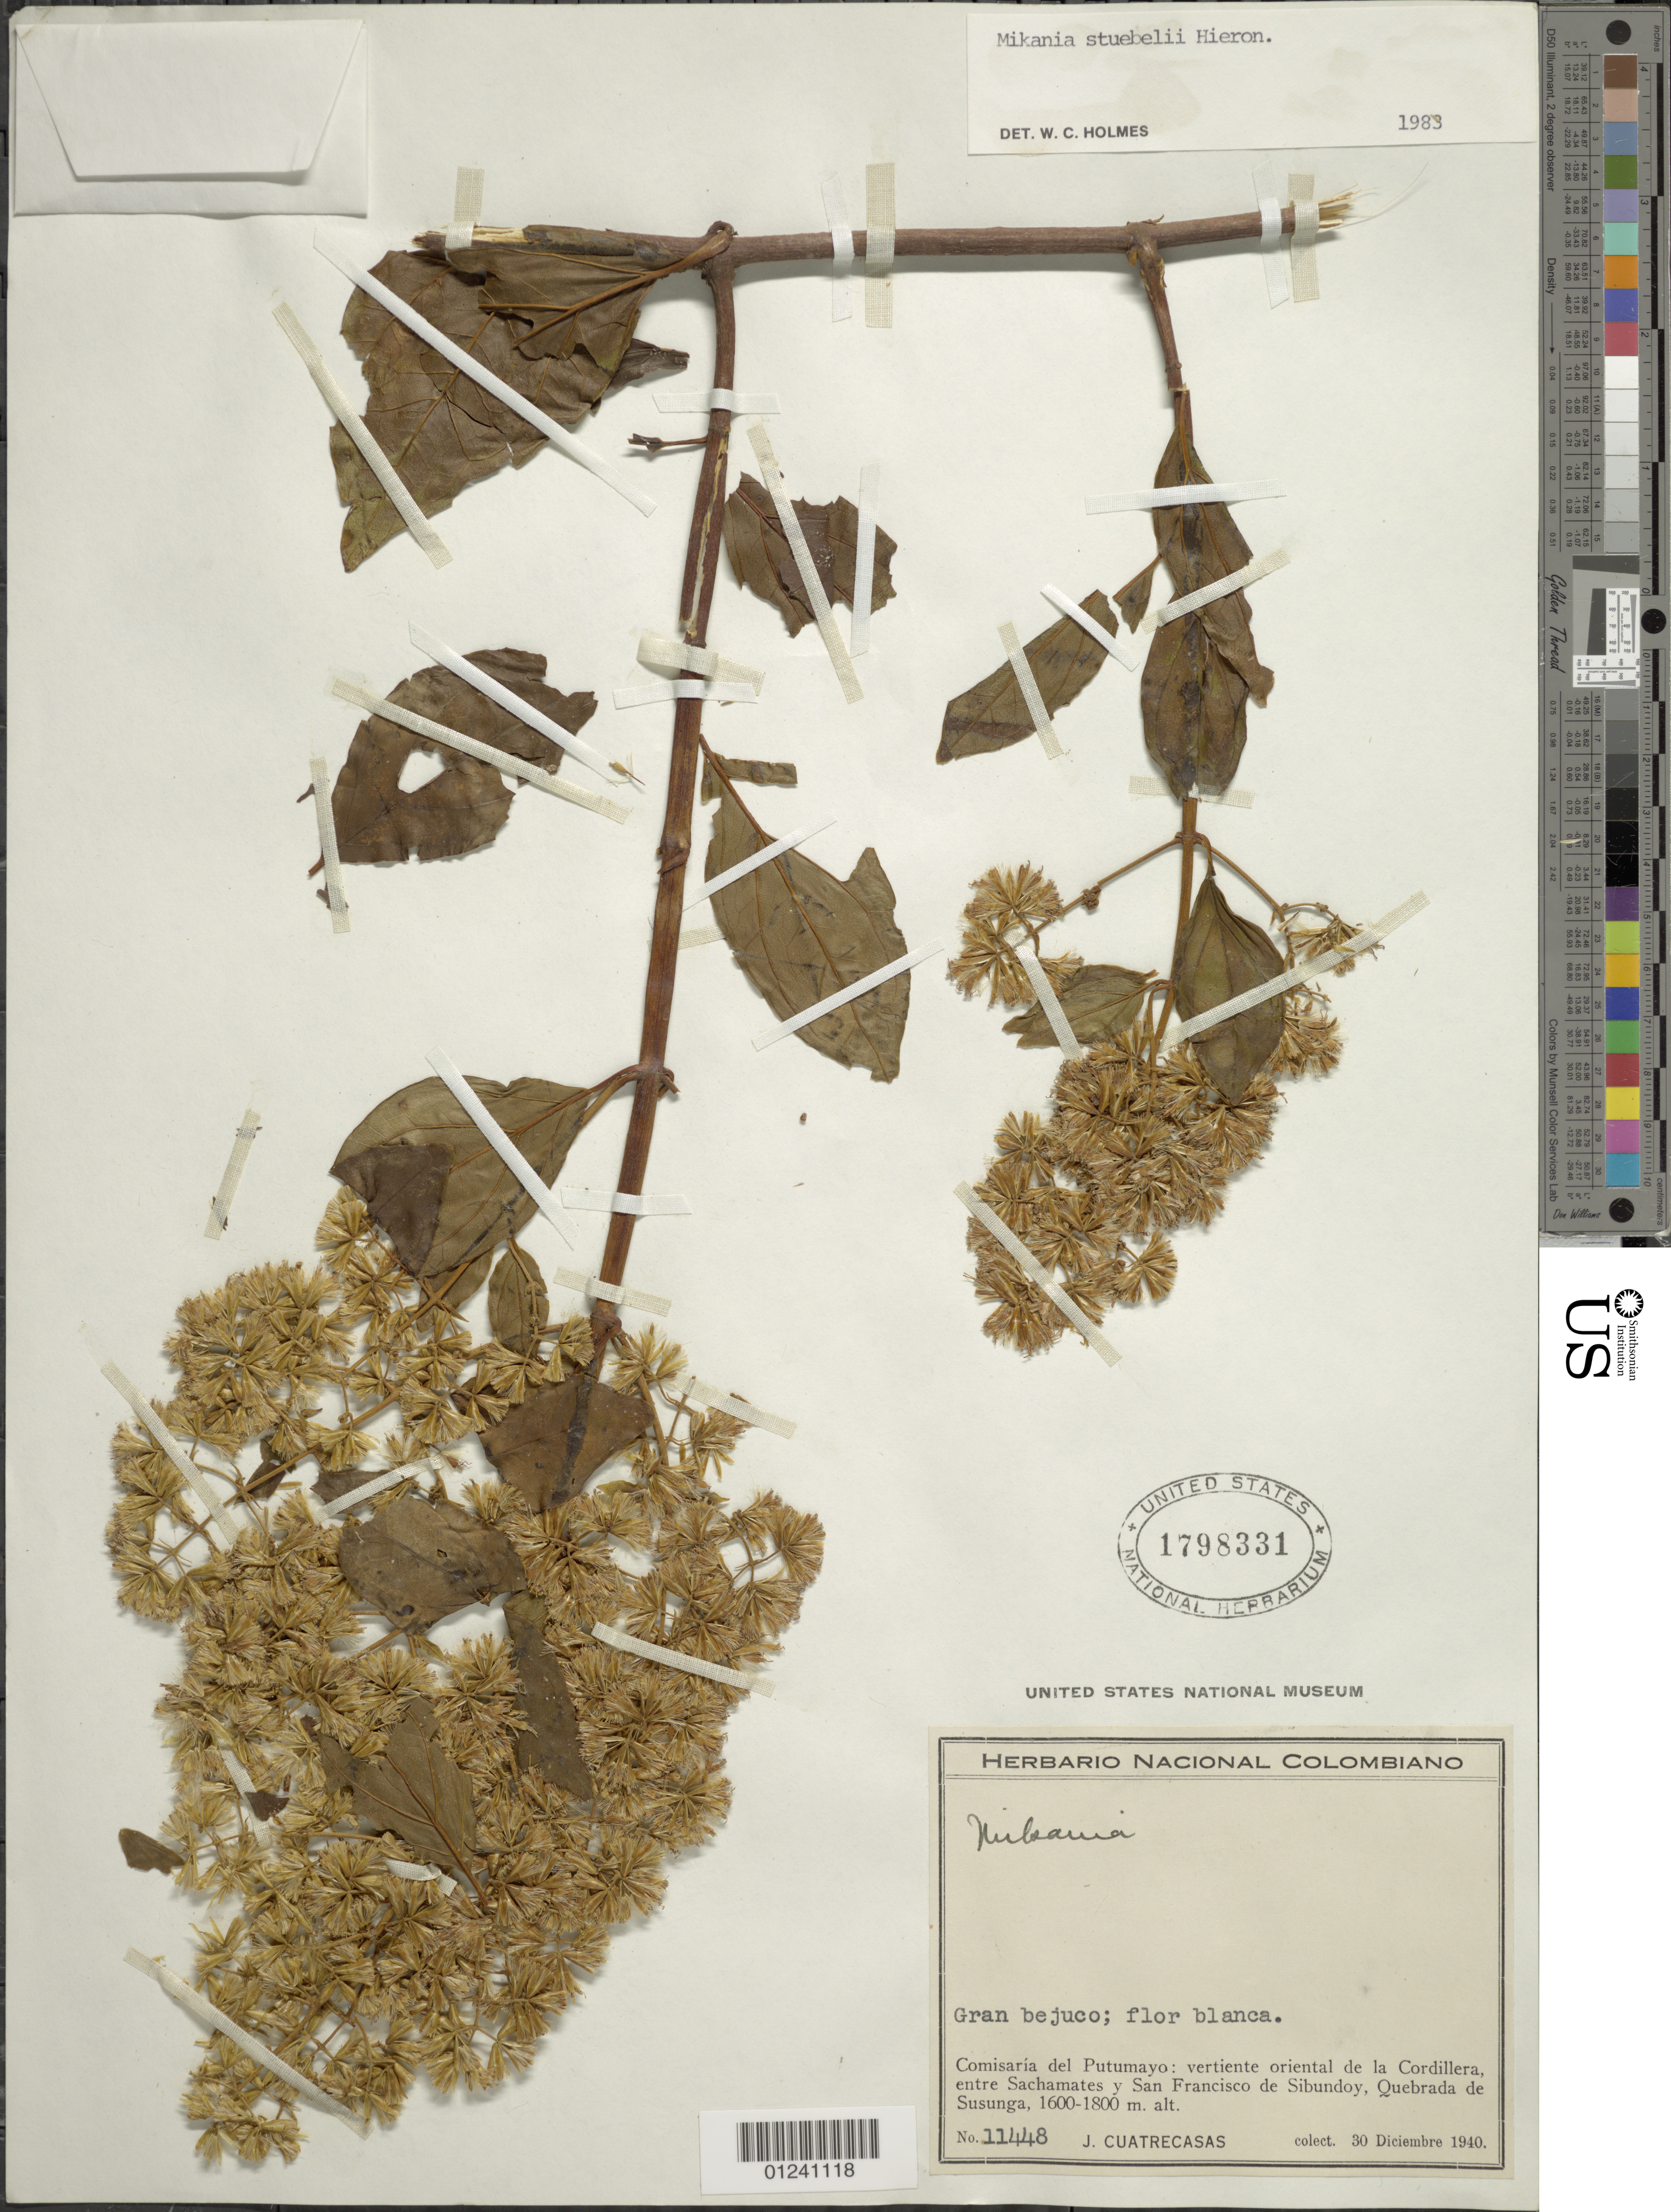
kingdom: Plantae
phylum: Tracheophyta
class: Magnoliopsida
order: Asterales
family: Asteraceae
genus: Mikania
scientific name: Mikania stuebelii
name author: Hieron.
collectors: J. Cuatrecasas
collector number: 11448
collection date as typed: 30 Dec 1940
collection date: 1940-12-30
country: Colombia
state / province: Putumayo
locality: Vertiente oriental de la Cordillera, entre Sachamates y San Francisco de Sibundoy, Quebrada de Susunga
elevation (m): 1600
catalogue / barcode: US 1798331